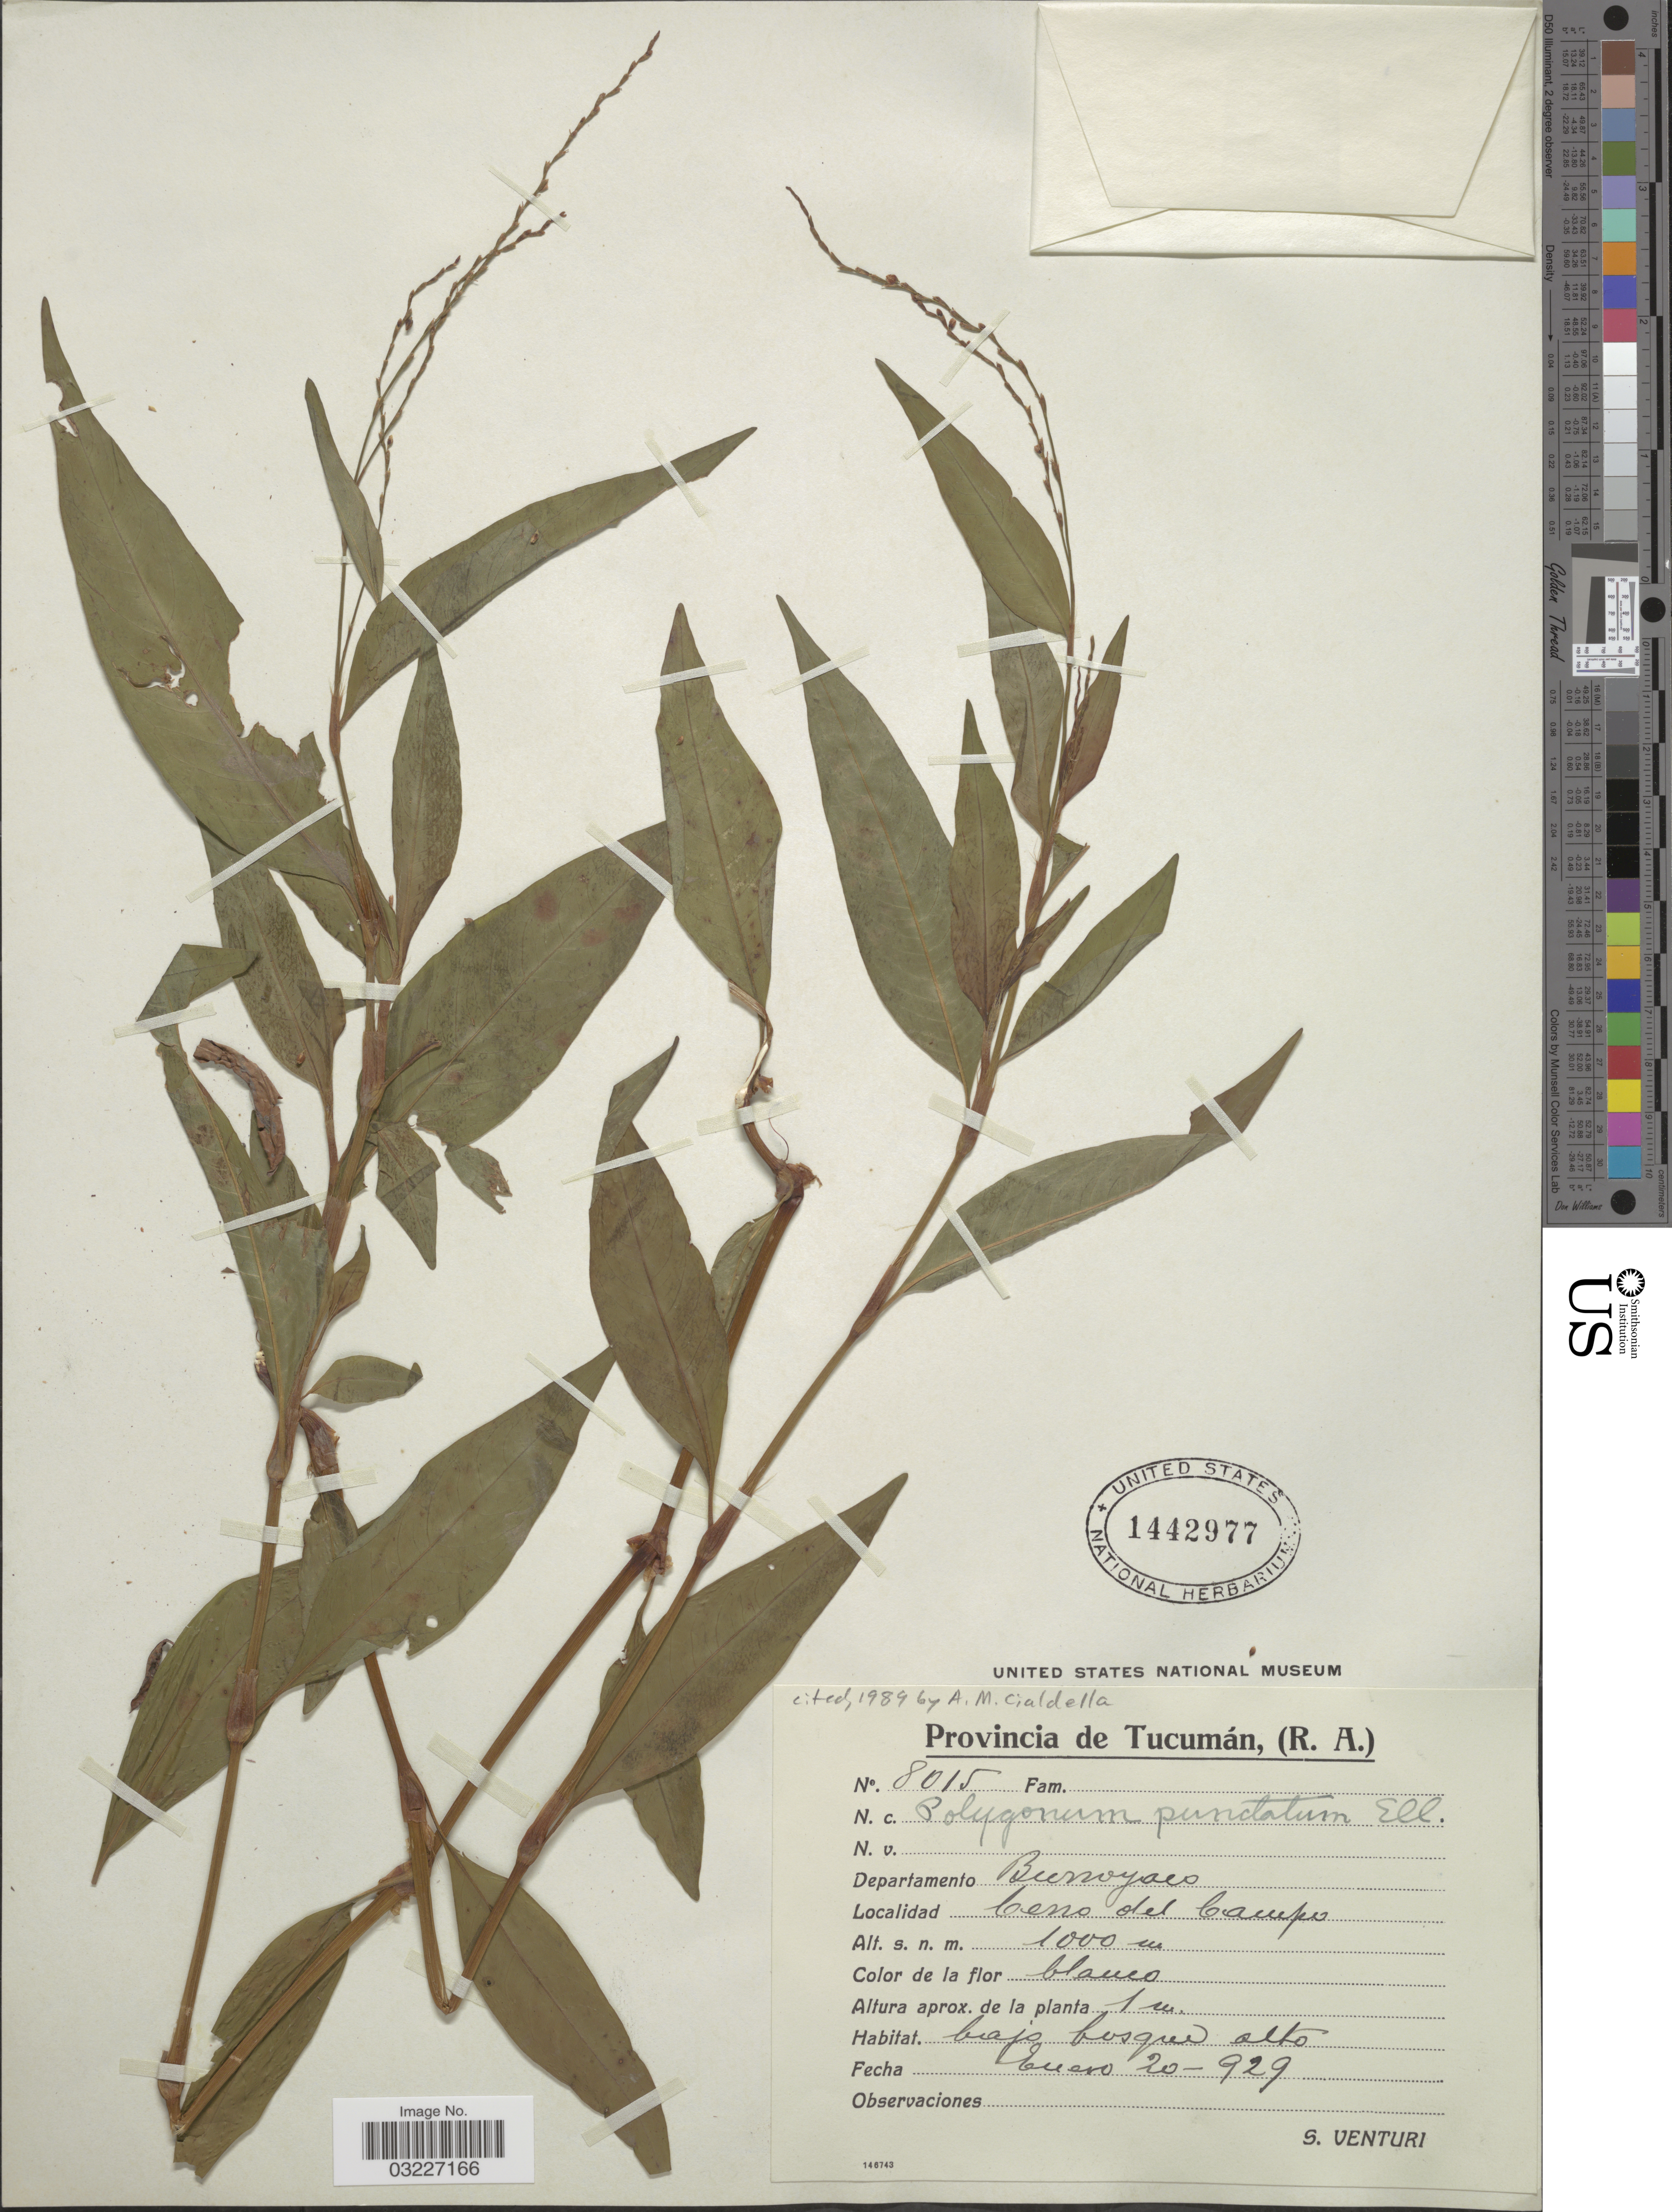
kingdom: Plantae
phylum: Tracheophyta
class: Magnoliopsida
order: Caryophyllales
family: Polygonaceae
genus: Polygonum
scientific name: Polygonum punctatum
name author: Elliott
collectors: S. Venturi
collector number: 8015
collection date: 1929-01-20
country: Argentina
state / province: Tucuman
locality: Departamento Burroyaco. Cerro del Campo.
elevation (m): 1000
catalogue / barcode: US 1442977